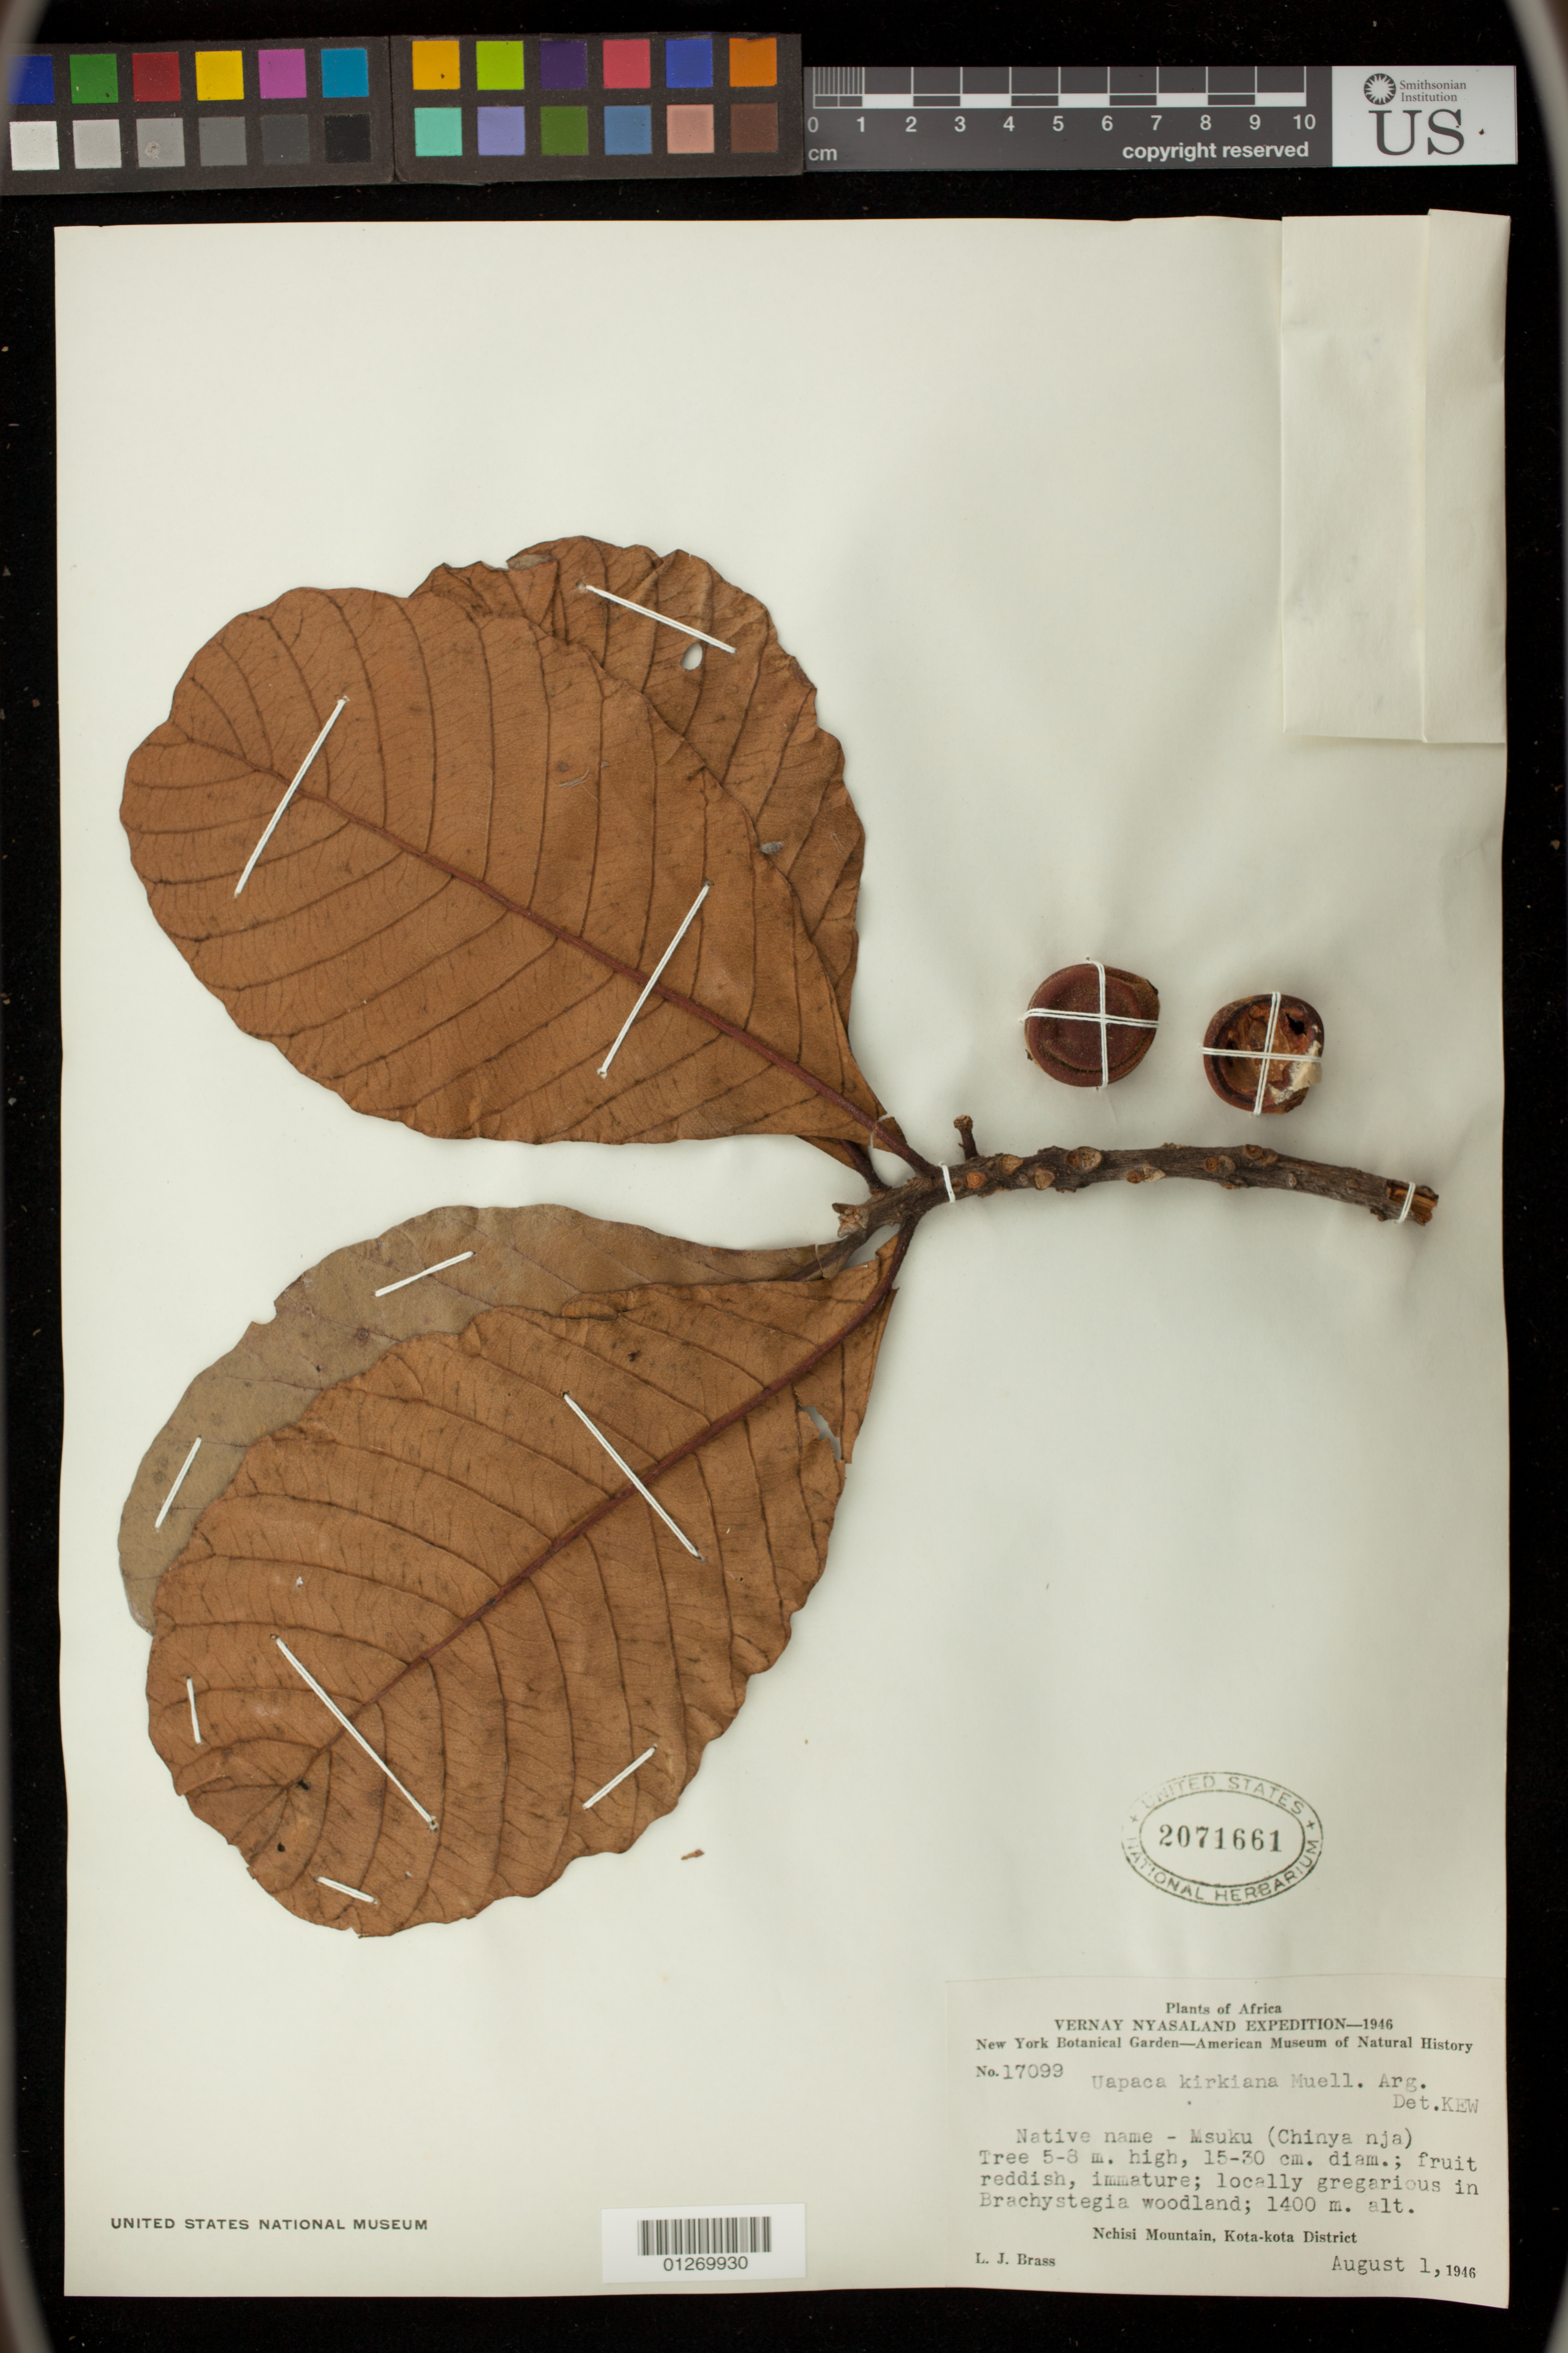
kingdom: Plantae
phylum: Tracheophyta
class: Magnoliopsida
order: Malpighiales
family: Phyllanthaceae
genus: Uapaca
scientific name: Uapaca kirkiana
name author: Müll. Arg.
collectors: L. J. Brass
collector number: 17099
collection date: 1946-08-01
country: Malawi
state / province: Central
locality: Vernay Nyasaland Expedition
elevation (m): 1400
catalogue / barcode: US 2071661